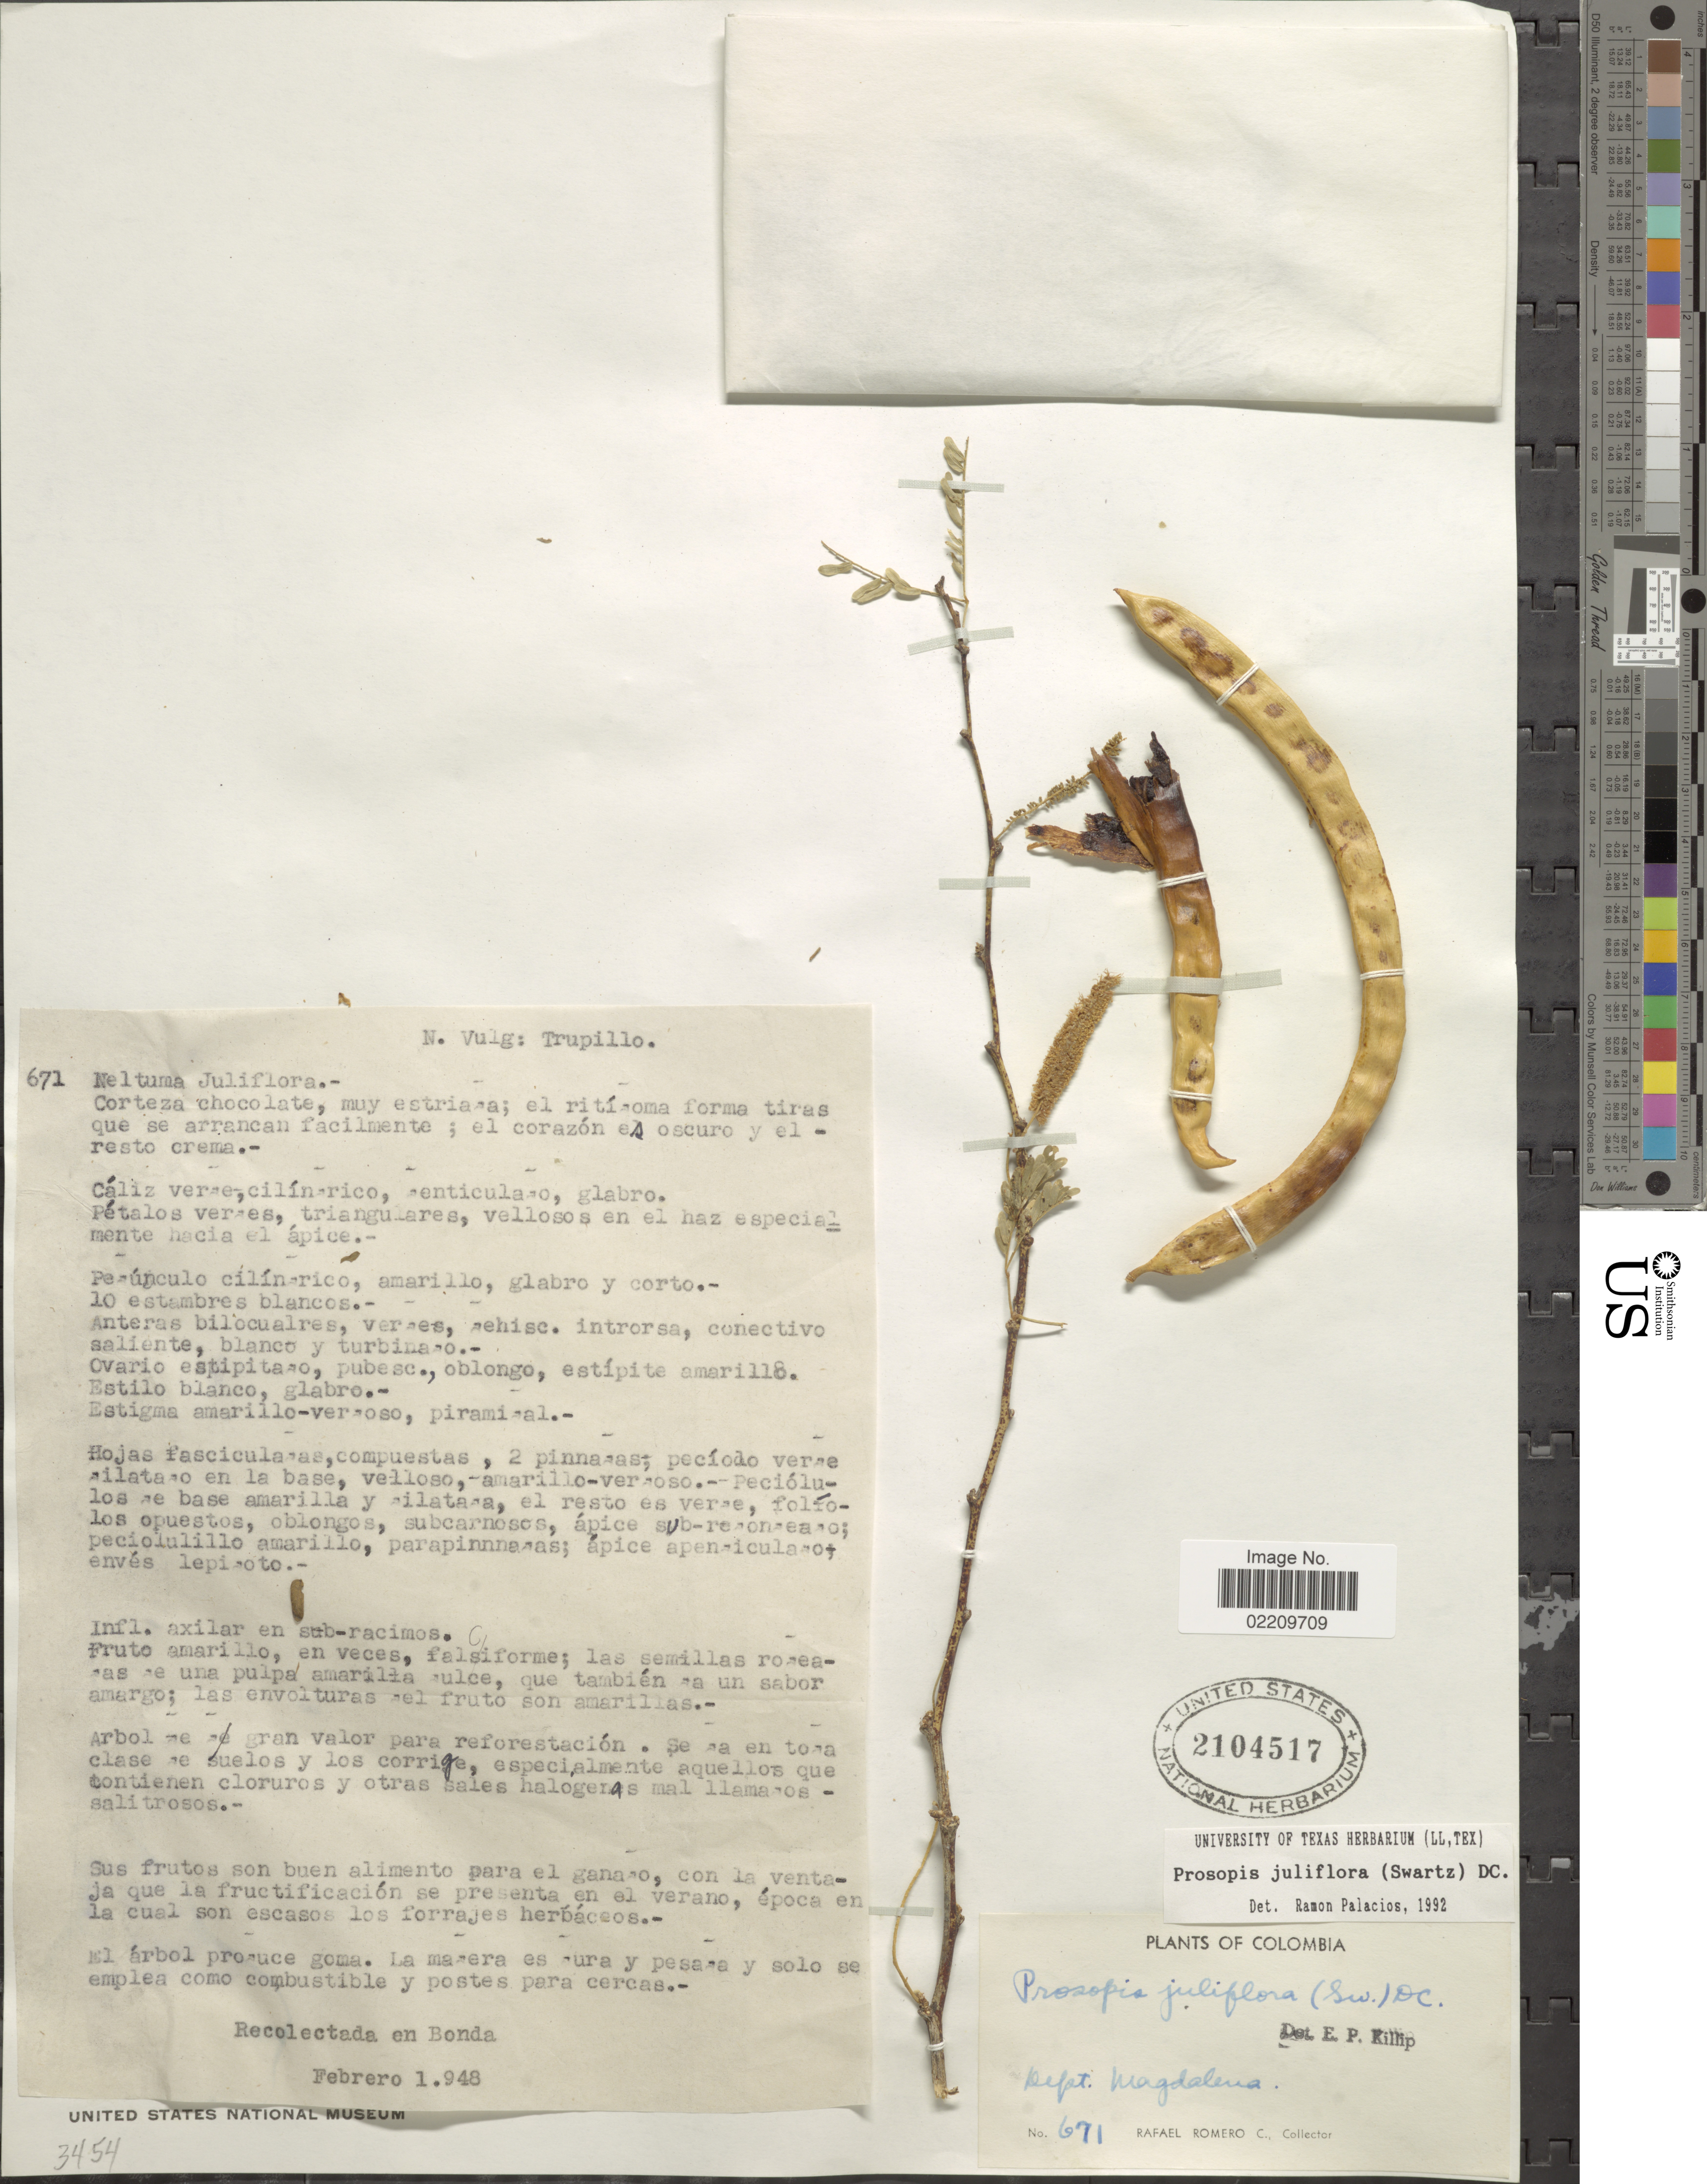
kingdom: Plantae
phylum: Tracheophyta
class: Magnoliopsida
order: Fabales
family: Fabaceae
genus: Neltuma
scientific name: Neltuma juliflora var. juliflora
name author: (Sw.) Raf.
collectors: R. Romero Castañeda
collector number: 671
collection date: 1948-02-01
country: Colombia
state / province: Magdalena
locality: Dept. Magdalena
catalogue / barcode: US 2104517